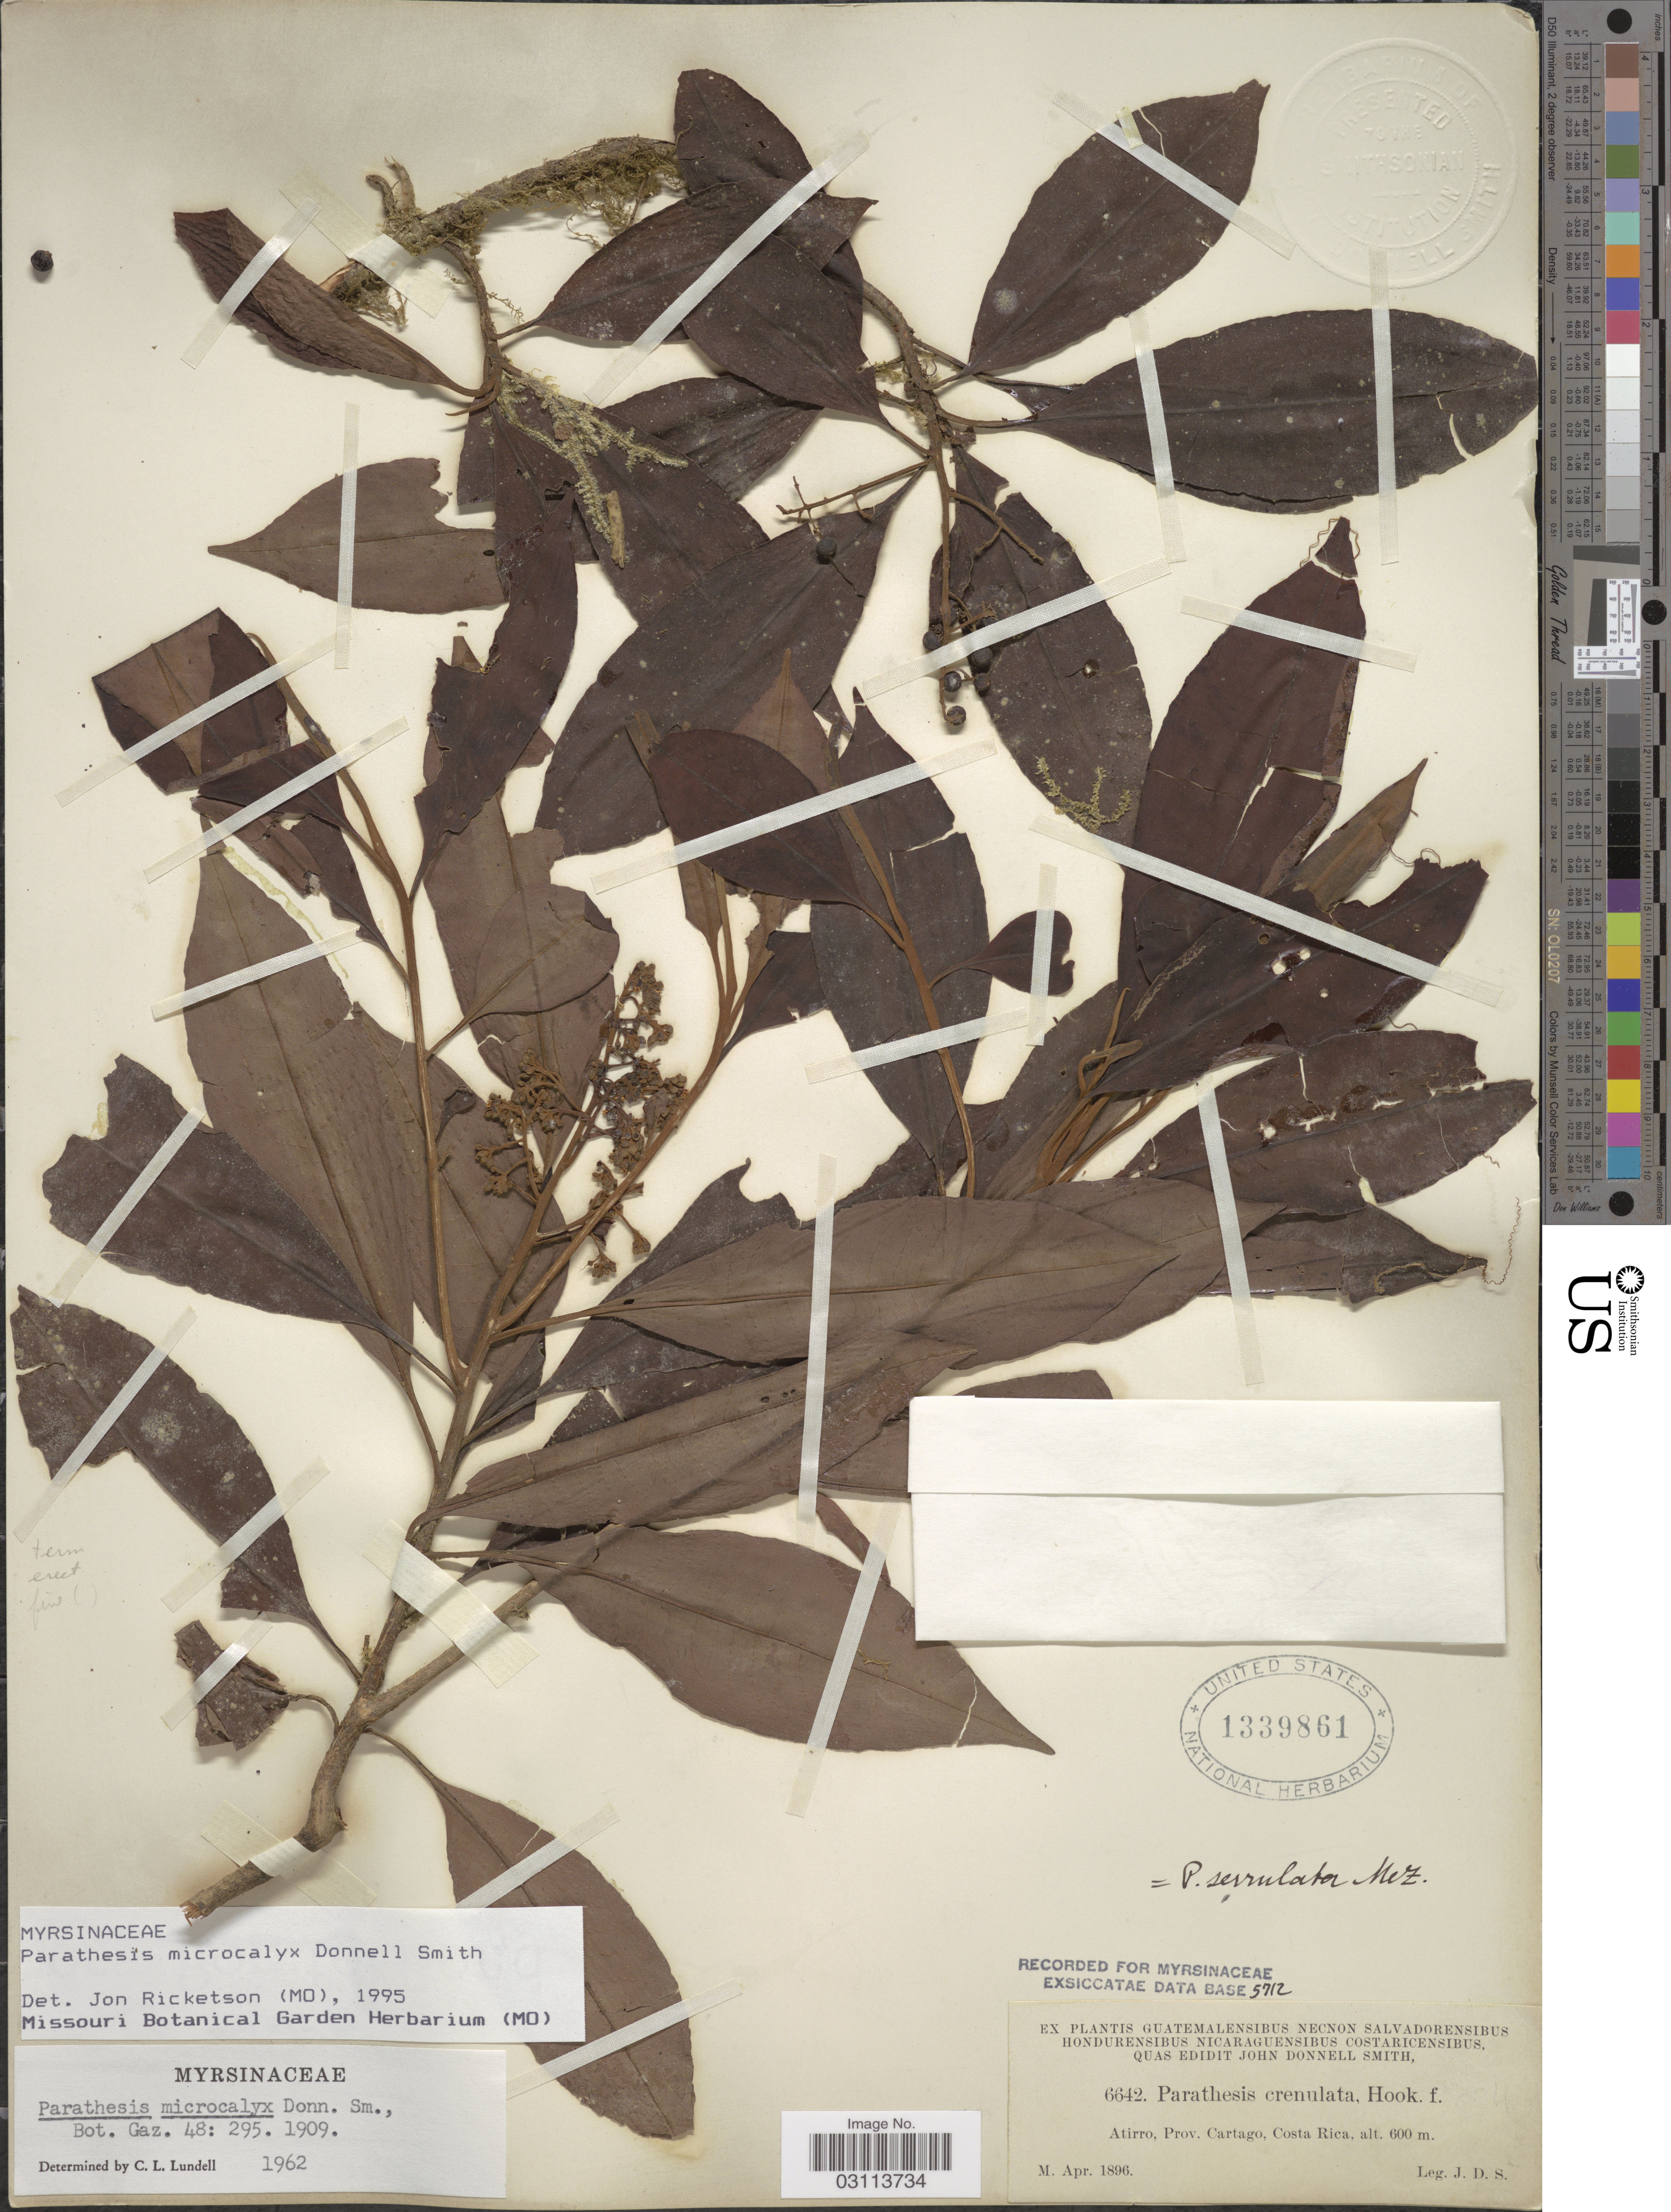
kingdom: Plantae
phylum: Tracheophyta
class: Magnoliopsida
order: Ericales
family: Primulaceae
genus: Parathesis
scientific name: Parathesis microcalyx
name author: Donn. Sm.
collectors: J. Donnell Smith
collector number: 6642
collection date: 1896-04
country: Costa Rica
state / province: Cartago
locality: Atirro.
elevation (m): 600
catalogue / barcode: US 1339861